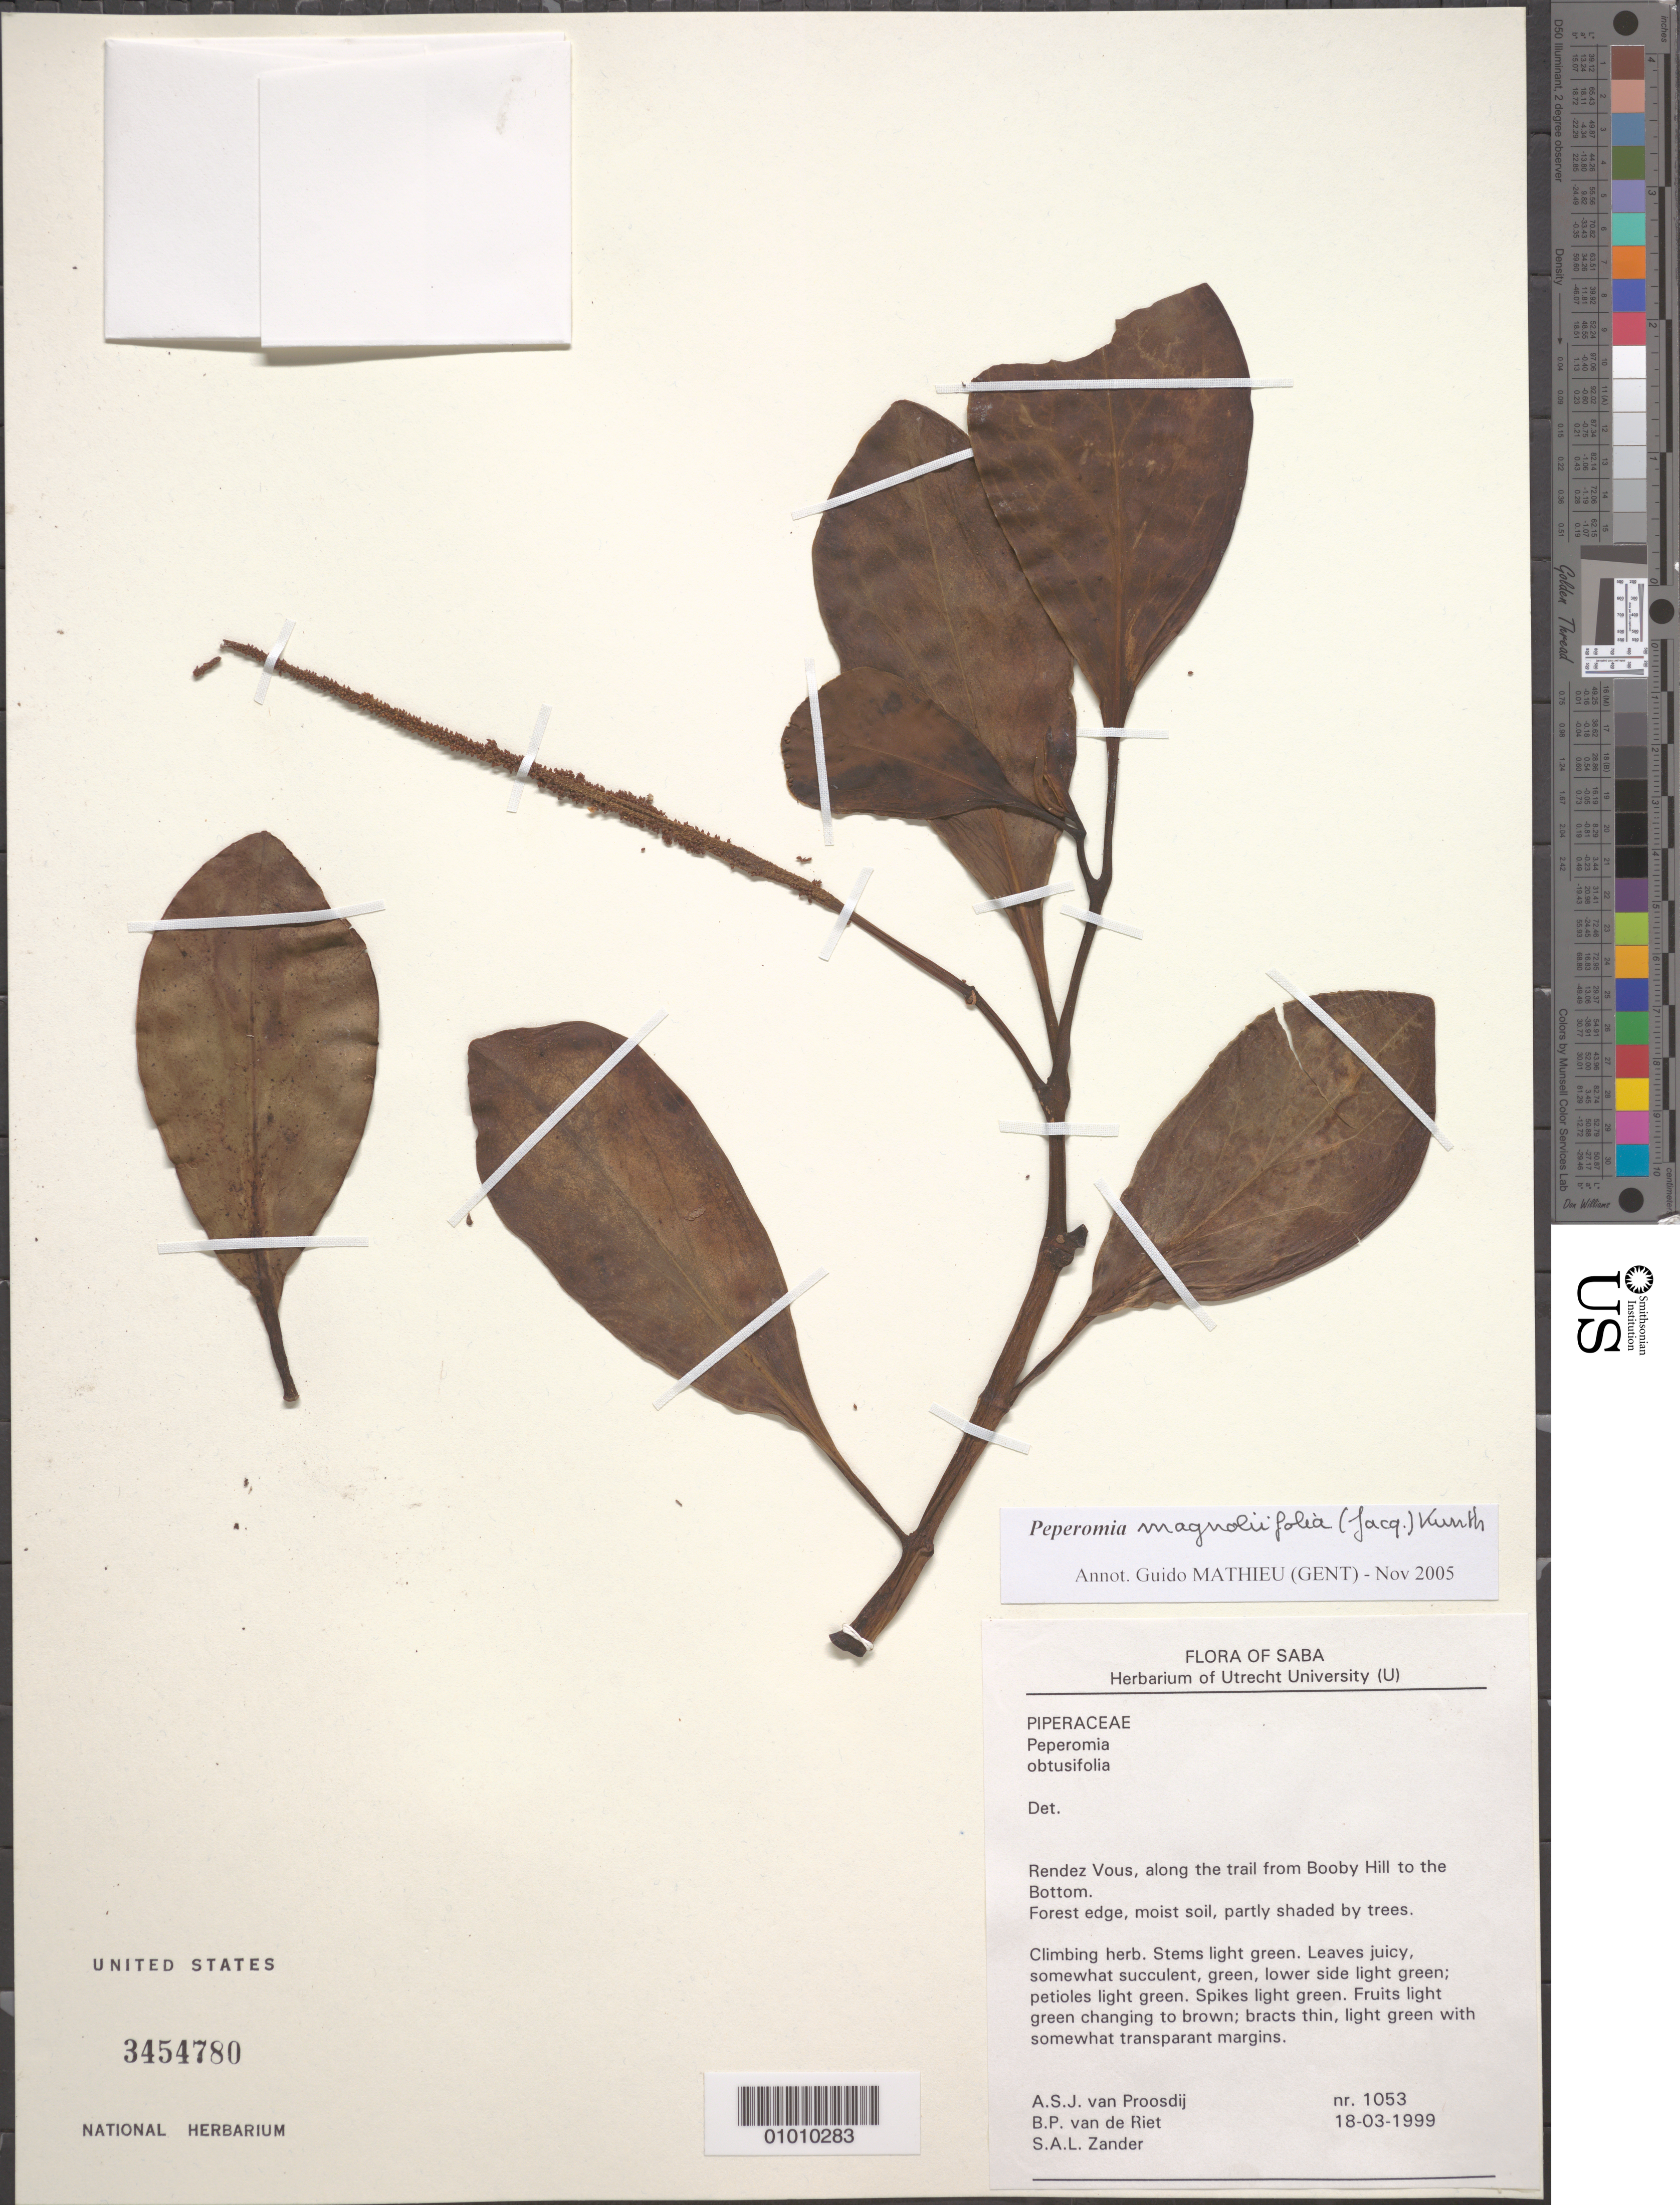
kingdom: Plantae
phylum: Tracheophyta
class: Magnoliopsida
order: Piperales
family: Piperaceae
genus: Peperomia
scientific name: Peperomia magnoliifolia var. magnoliifolia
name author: (Jacq.) A. Dietr.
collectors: A. Proosdij, B. Riet & S. Zander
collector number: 1053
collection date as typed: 18 Mar 1999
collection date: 1999-03-18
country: Netherlands Antilles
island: Saba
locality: Rendez Vous, along the trail from Booby Hill to the Bottom. Forest edge, moist soil, partly shaded by trees.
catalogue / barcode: US 3454780